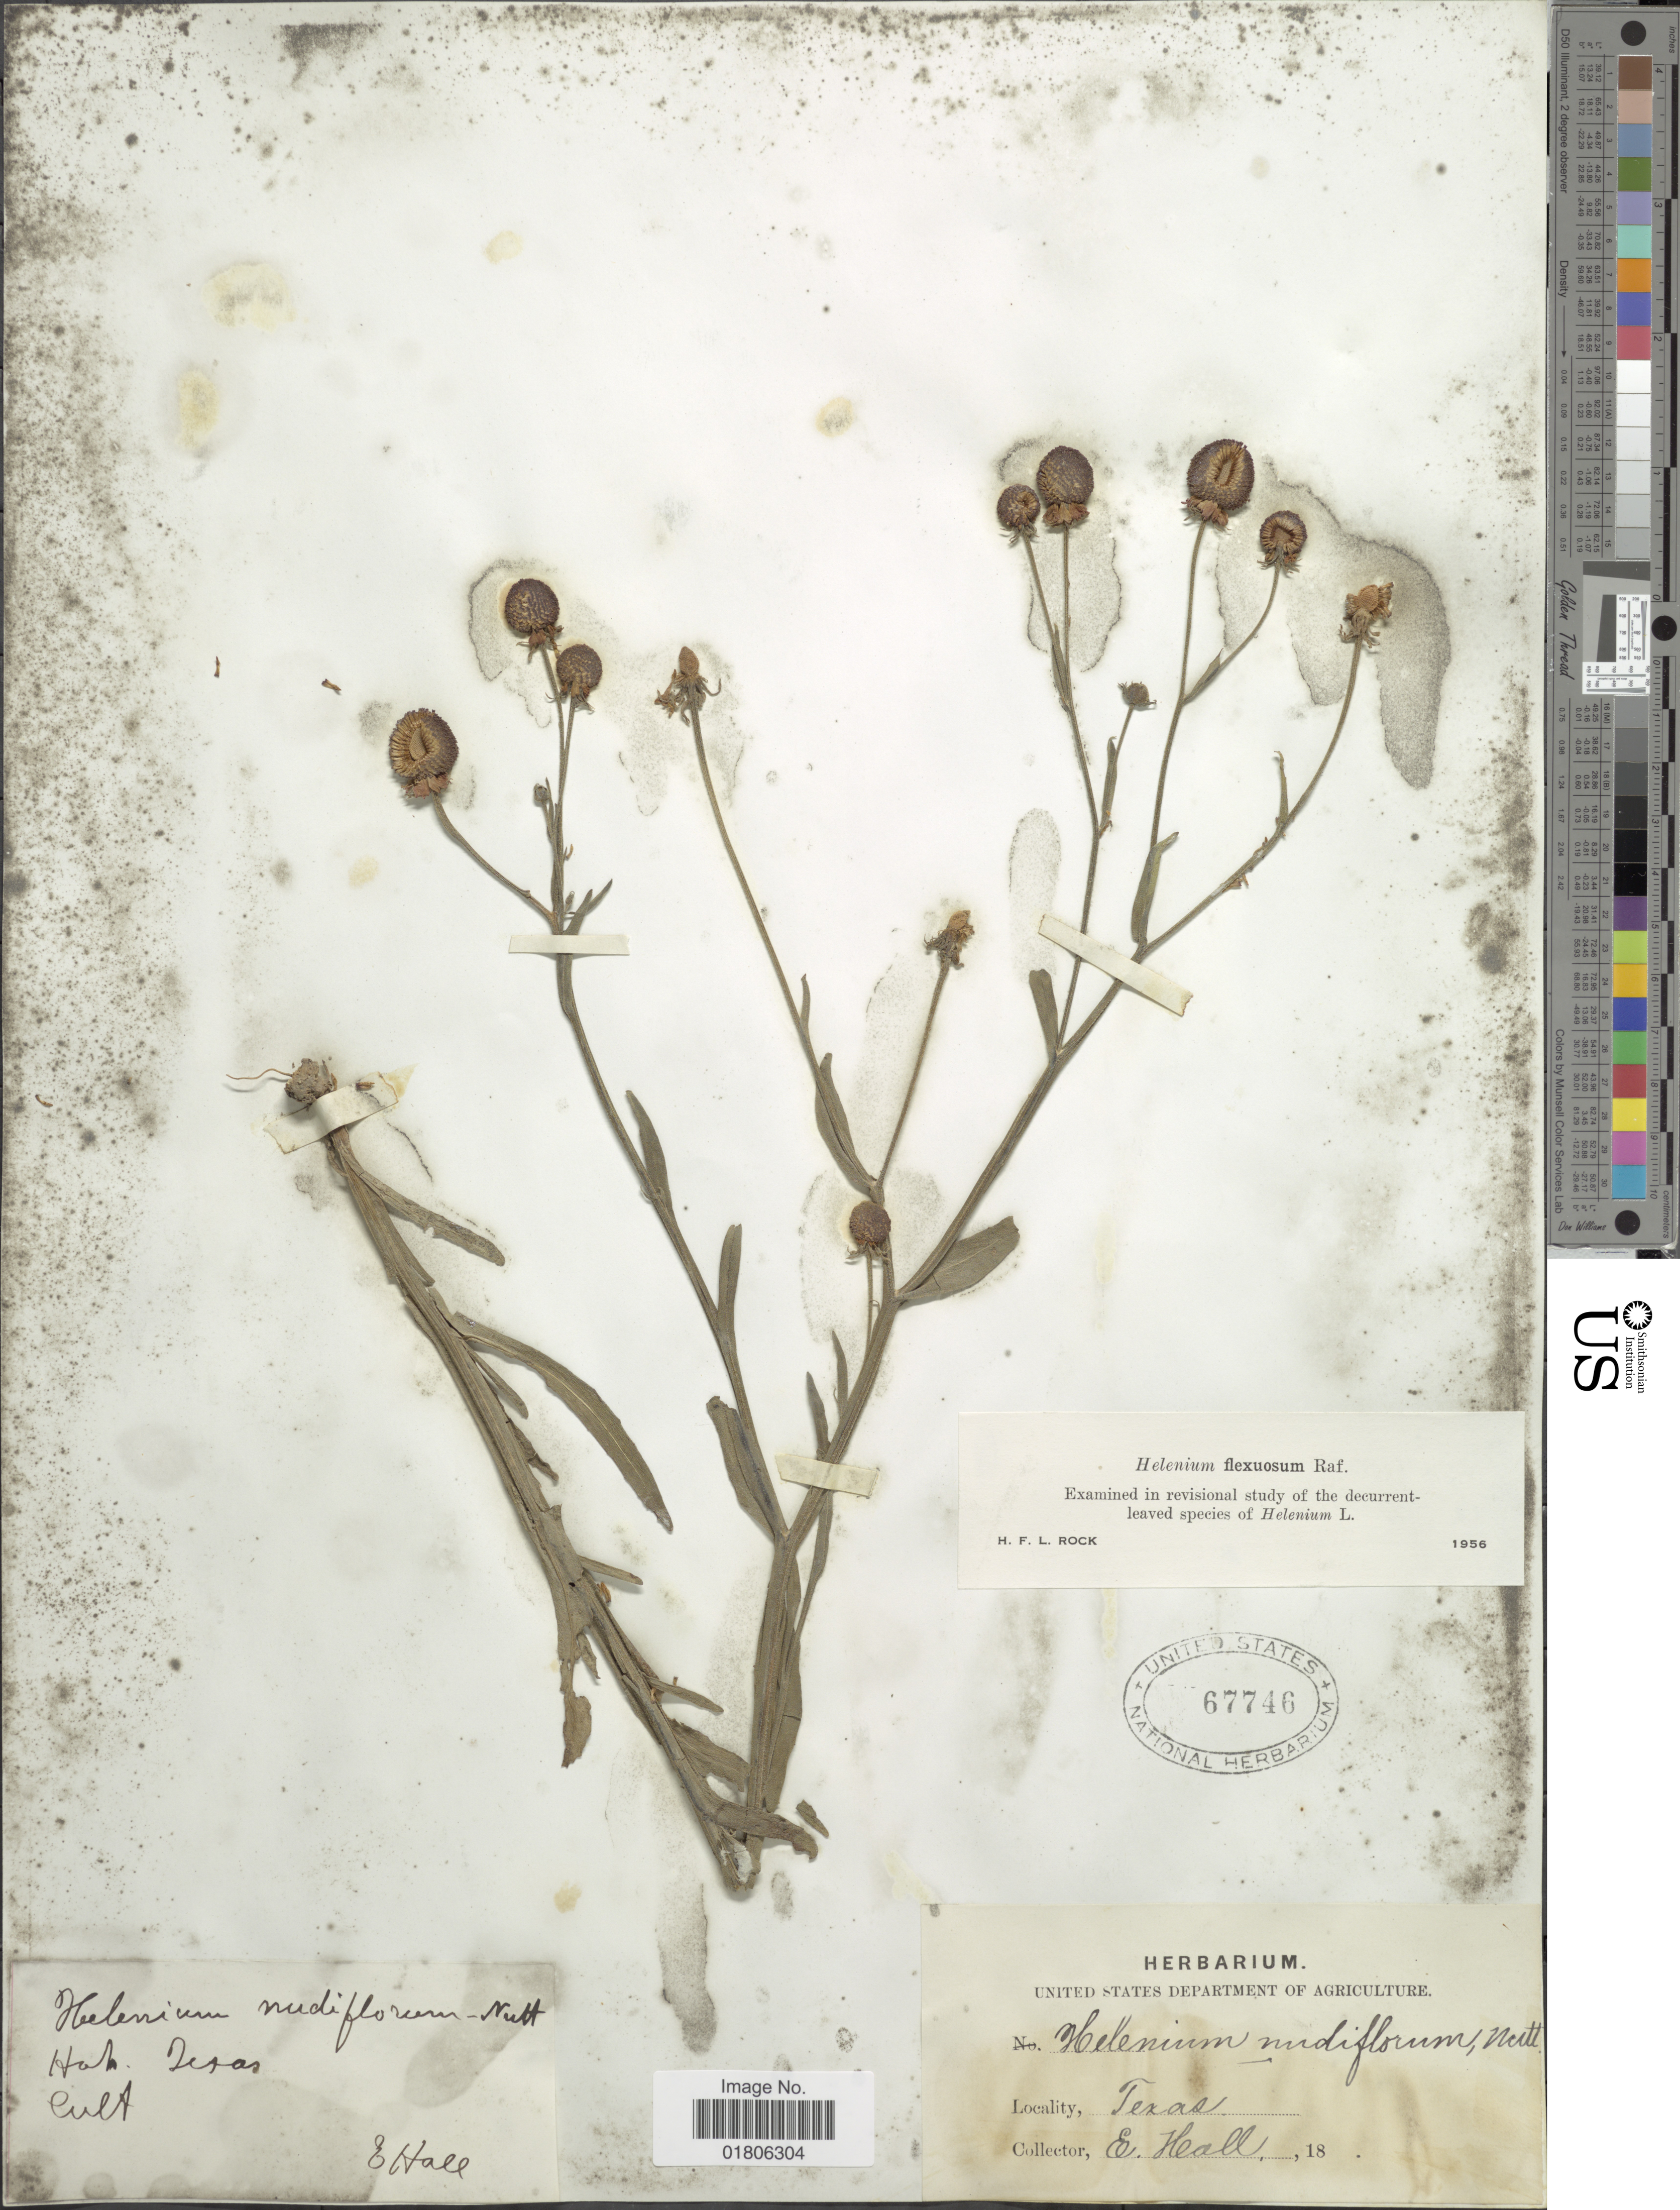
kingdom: Plantae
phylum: Tracheophyta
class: Magnoliopsida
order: Asterales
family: Asteraceae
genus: Helenium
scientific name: Helenium flexuosum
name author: Raf.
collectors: E. Hall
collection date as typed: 18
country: United States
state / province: Texas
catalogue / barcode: US 67746